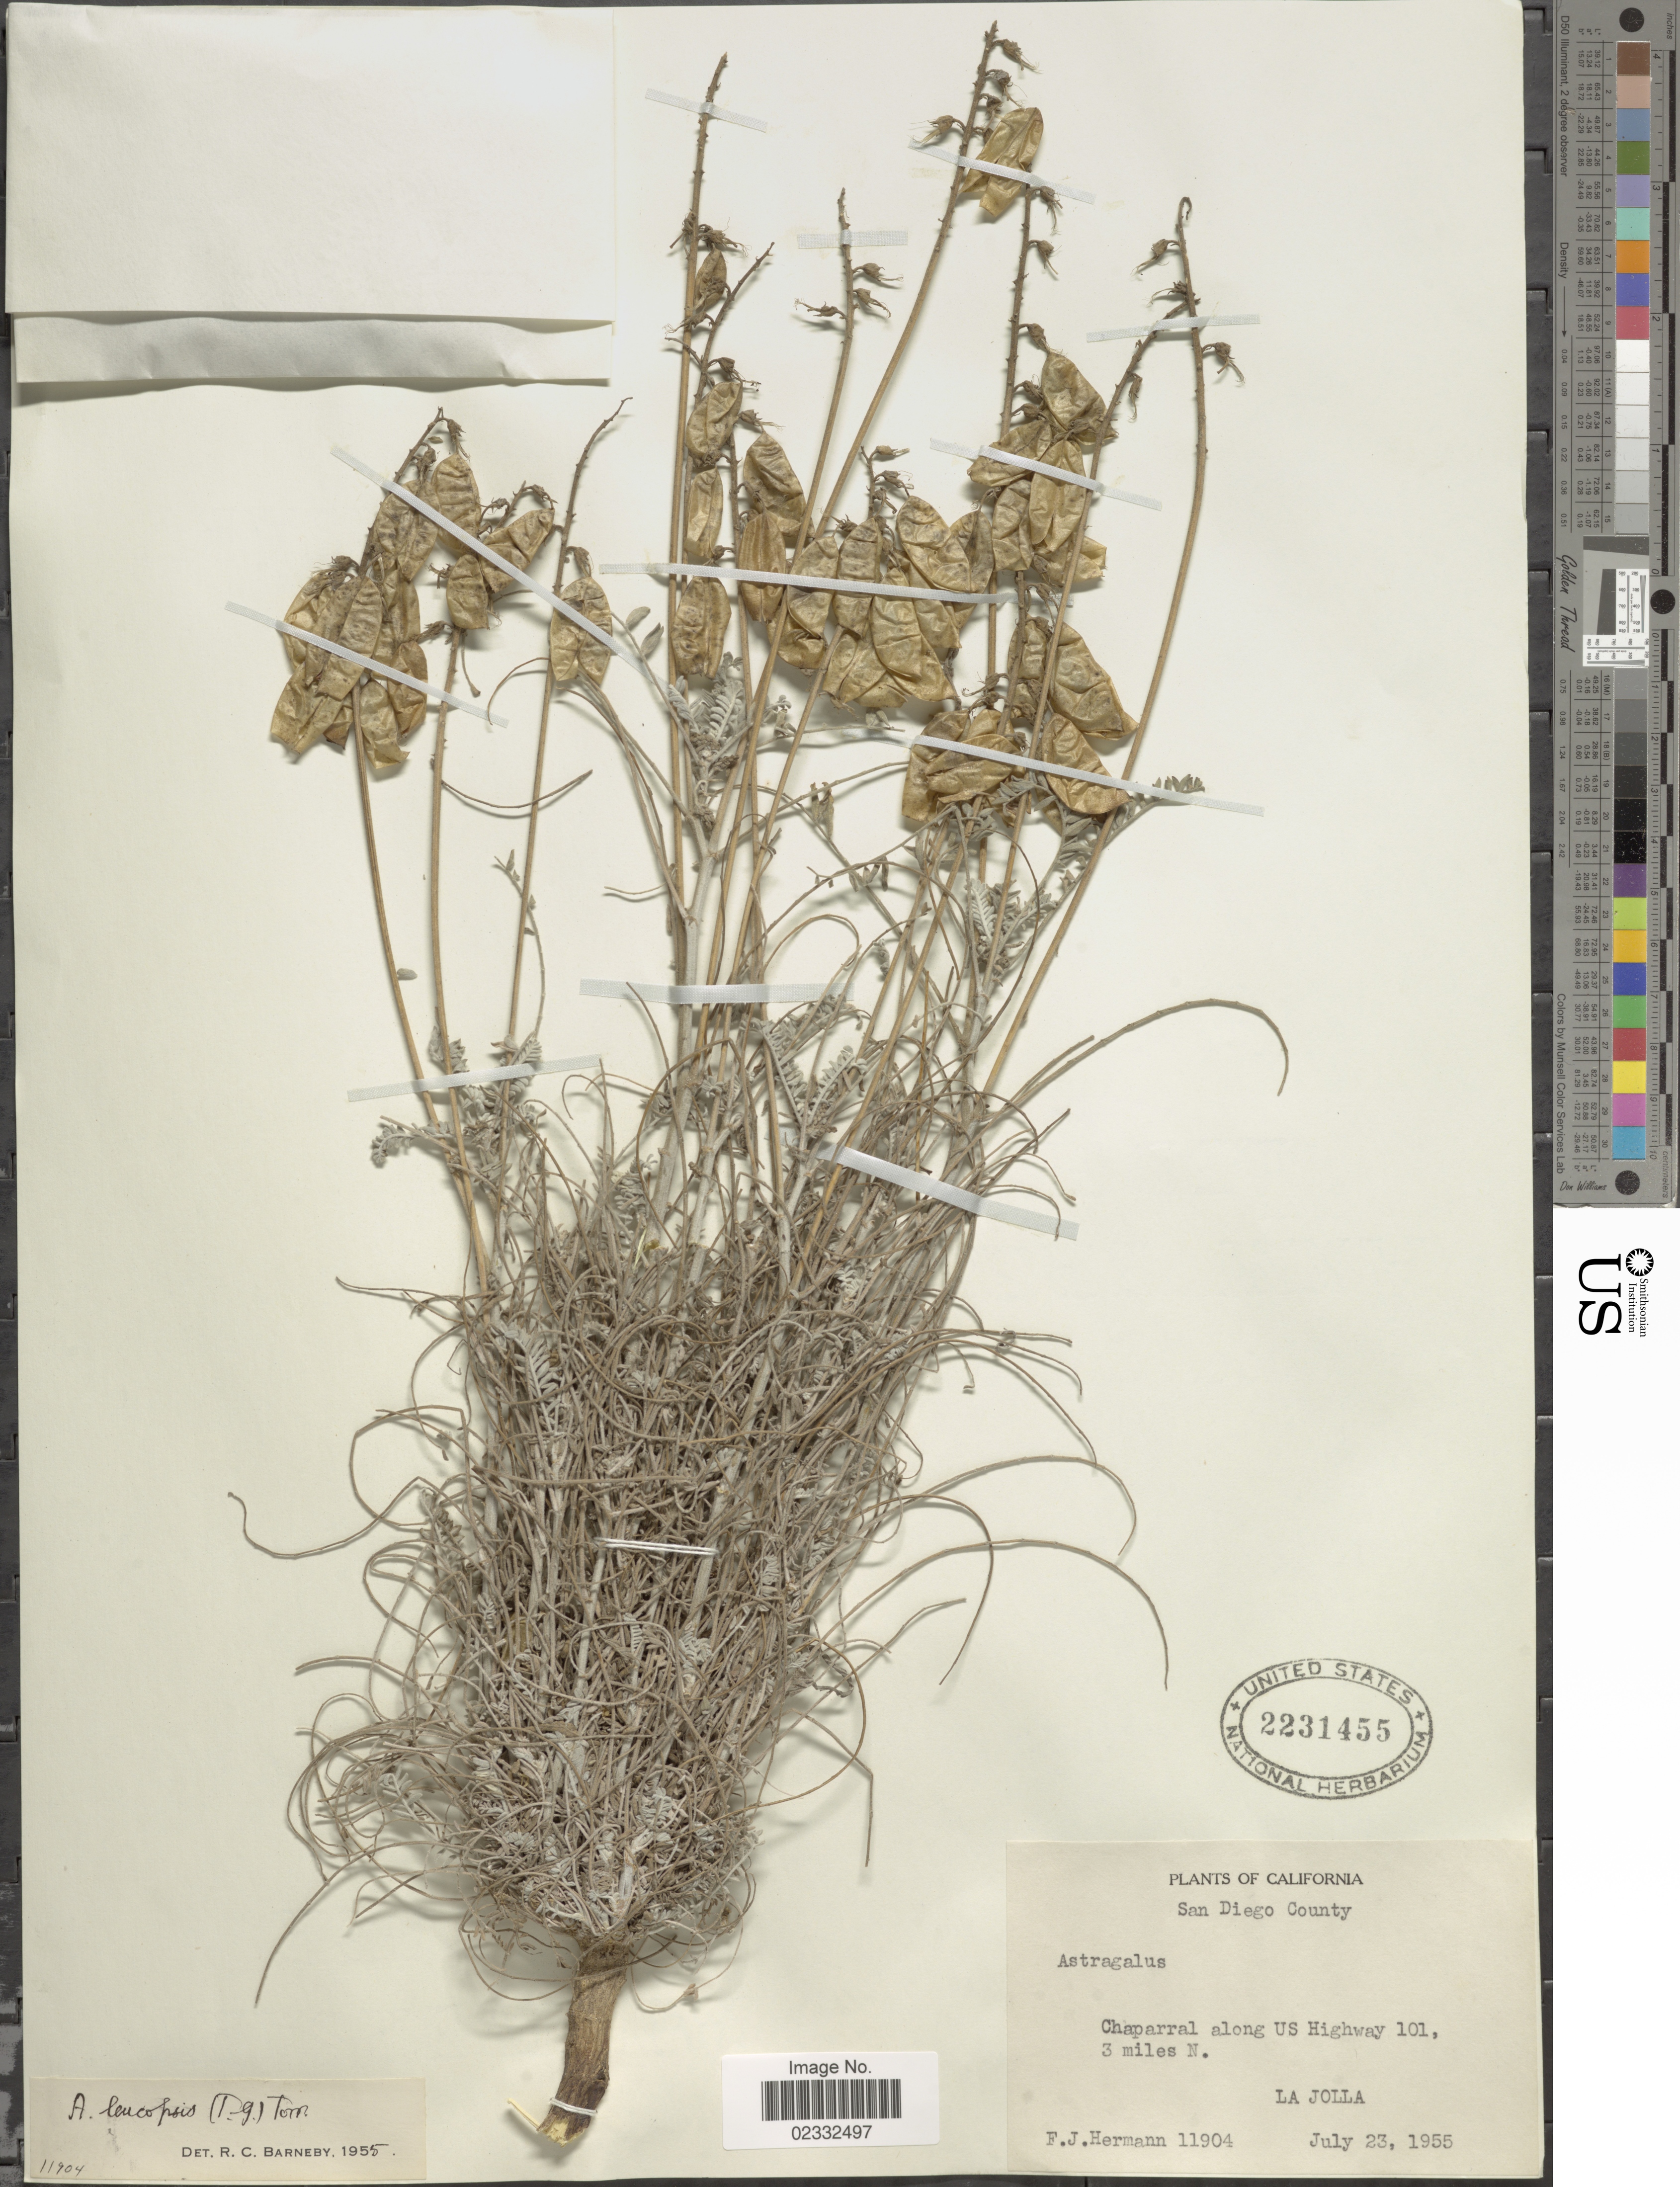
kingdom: Plantae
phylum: Tracheophyta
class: Magnoliopsida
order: Fabales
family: Fabaceae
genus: Astragalus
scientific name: Astragalus leucopsis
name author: (Torr.) Torr.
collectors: F. J. Hermann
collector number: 11904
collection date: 1955-07-23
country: United States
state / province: California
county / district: San Diego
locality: San Diego County. Chaparral along US Highway 101, 3 miles N. La Jolla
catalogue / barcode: US 2231455